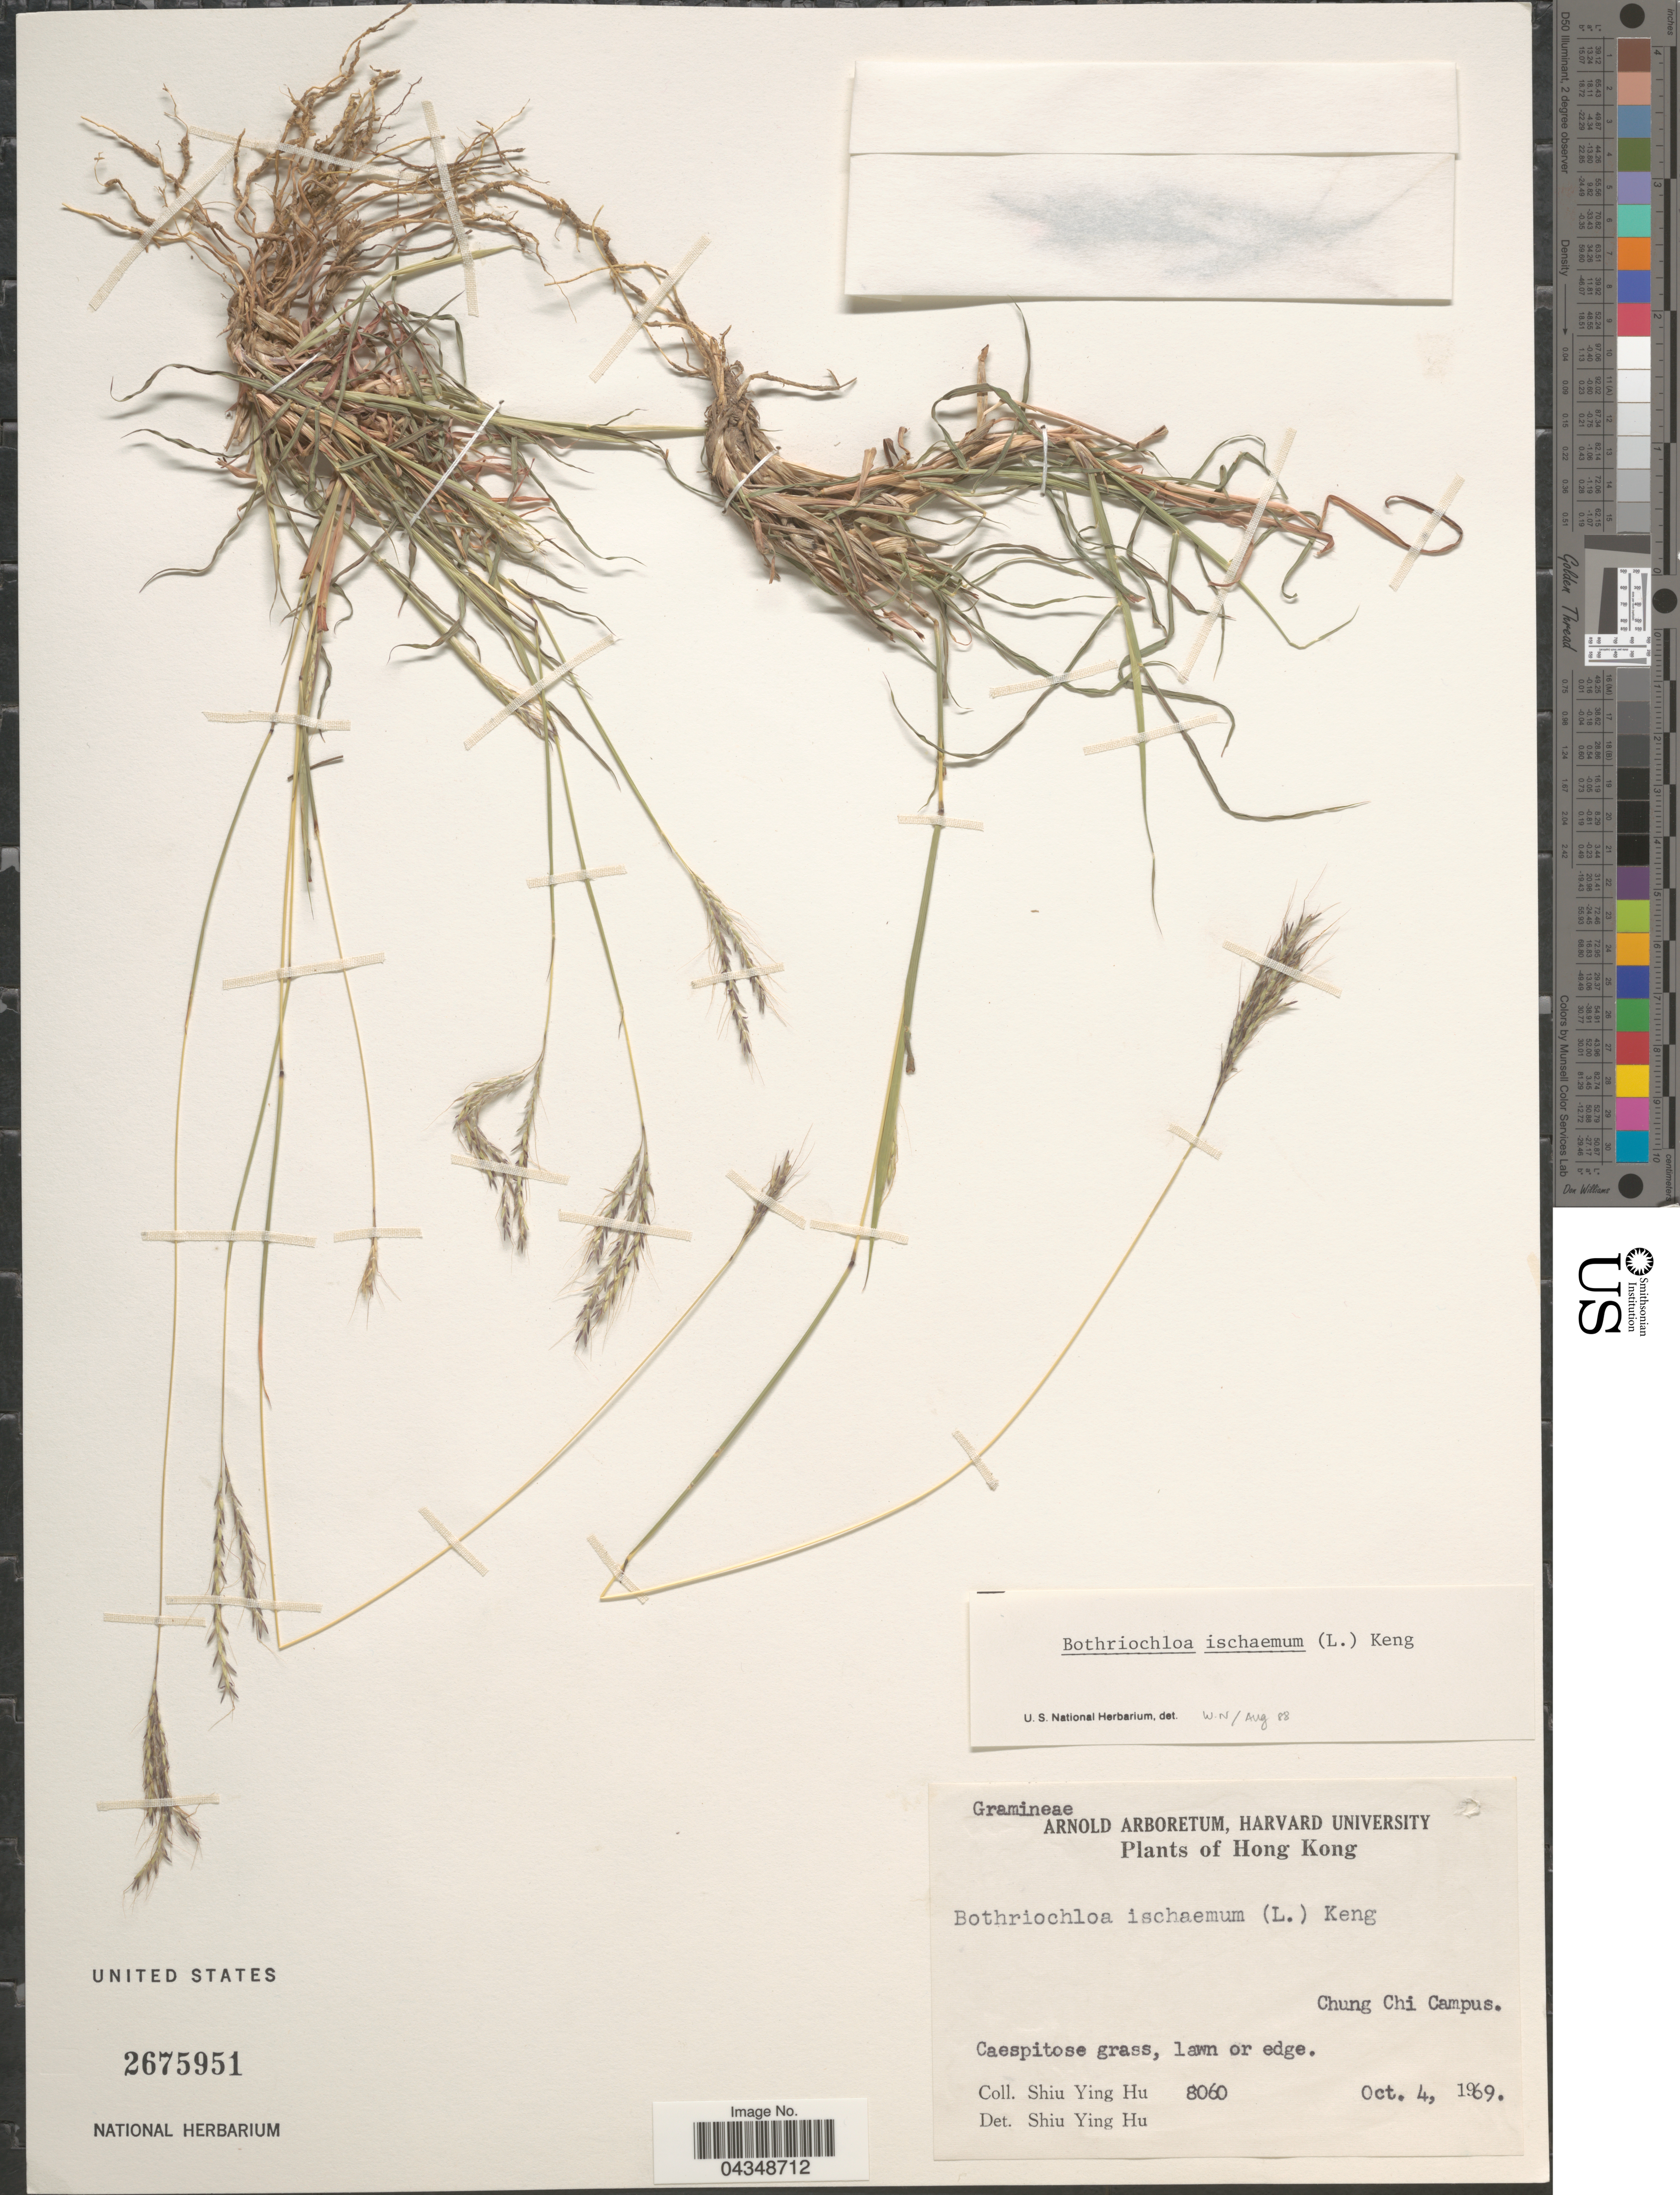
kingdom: Plantae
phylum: Tracheophyta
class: Liliopsida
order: Poales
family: Poaceae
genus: Bothriochloa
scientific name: Bothriochloa ischaemum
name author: (L.) Keng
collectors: S. Y. Hu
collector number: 8060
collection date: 1969-10-04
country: China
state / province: Hong Kong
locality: Chung Chi Campus.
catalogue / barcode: US 2675951